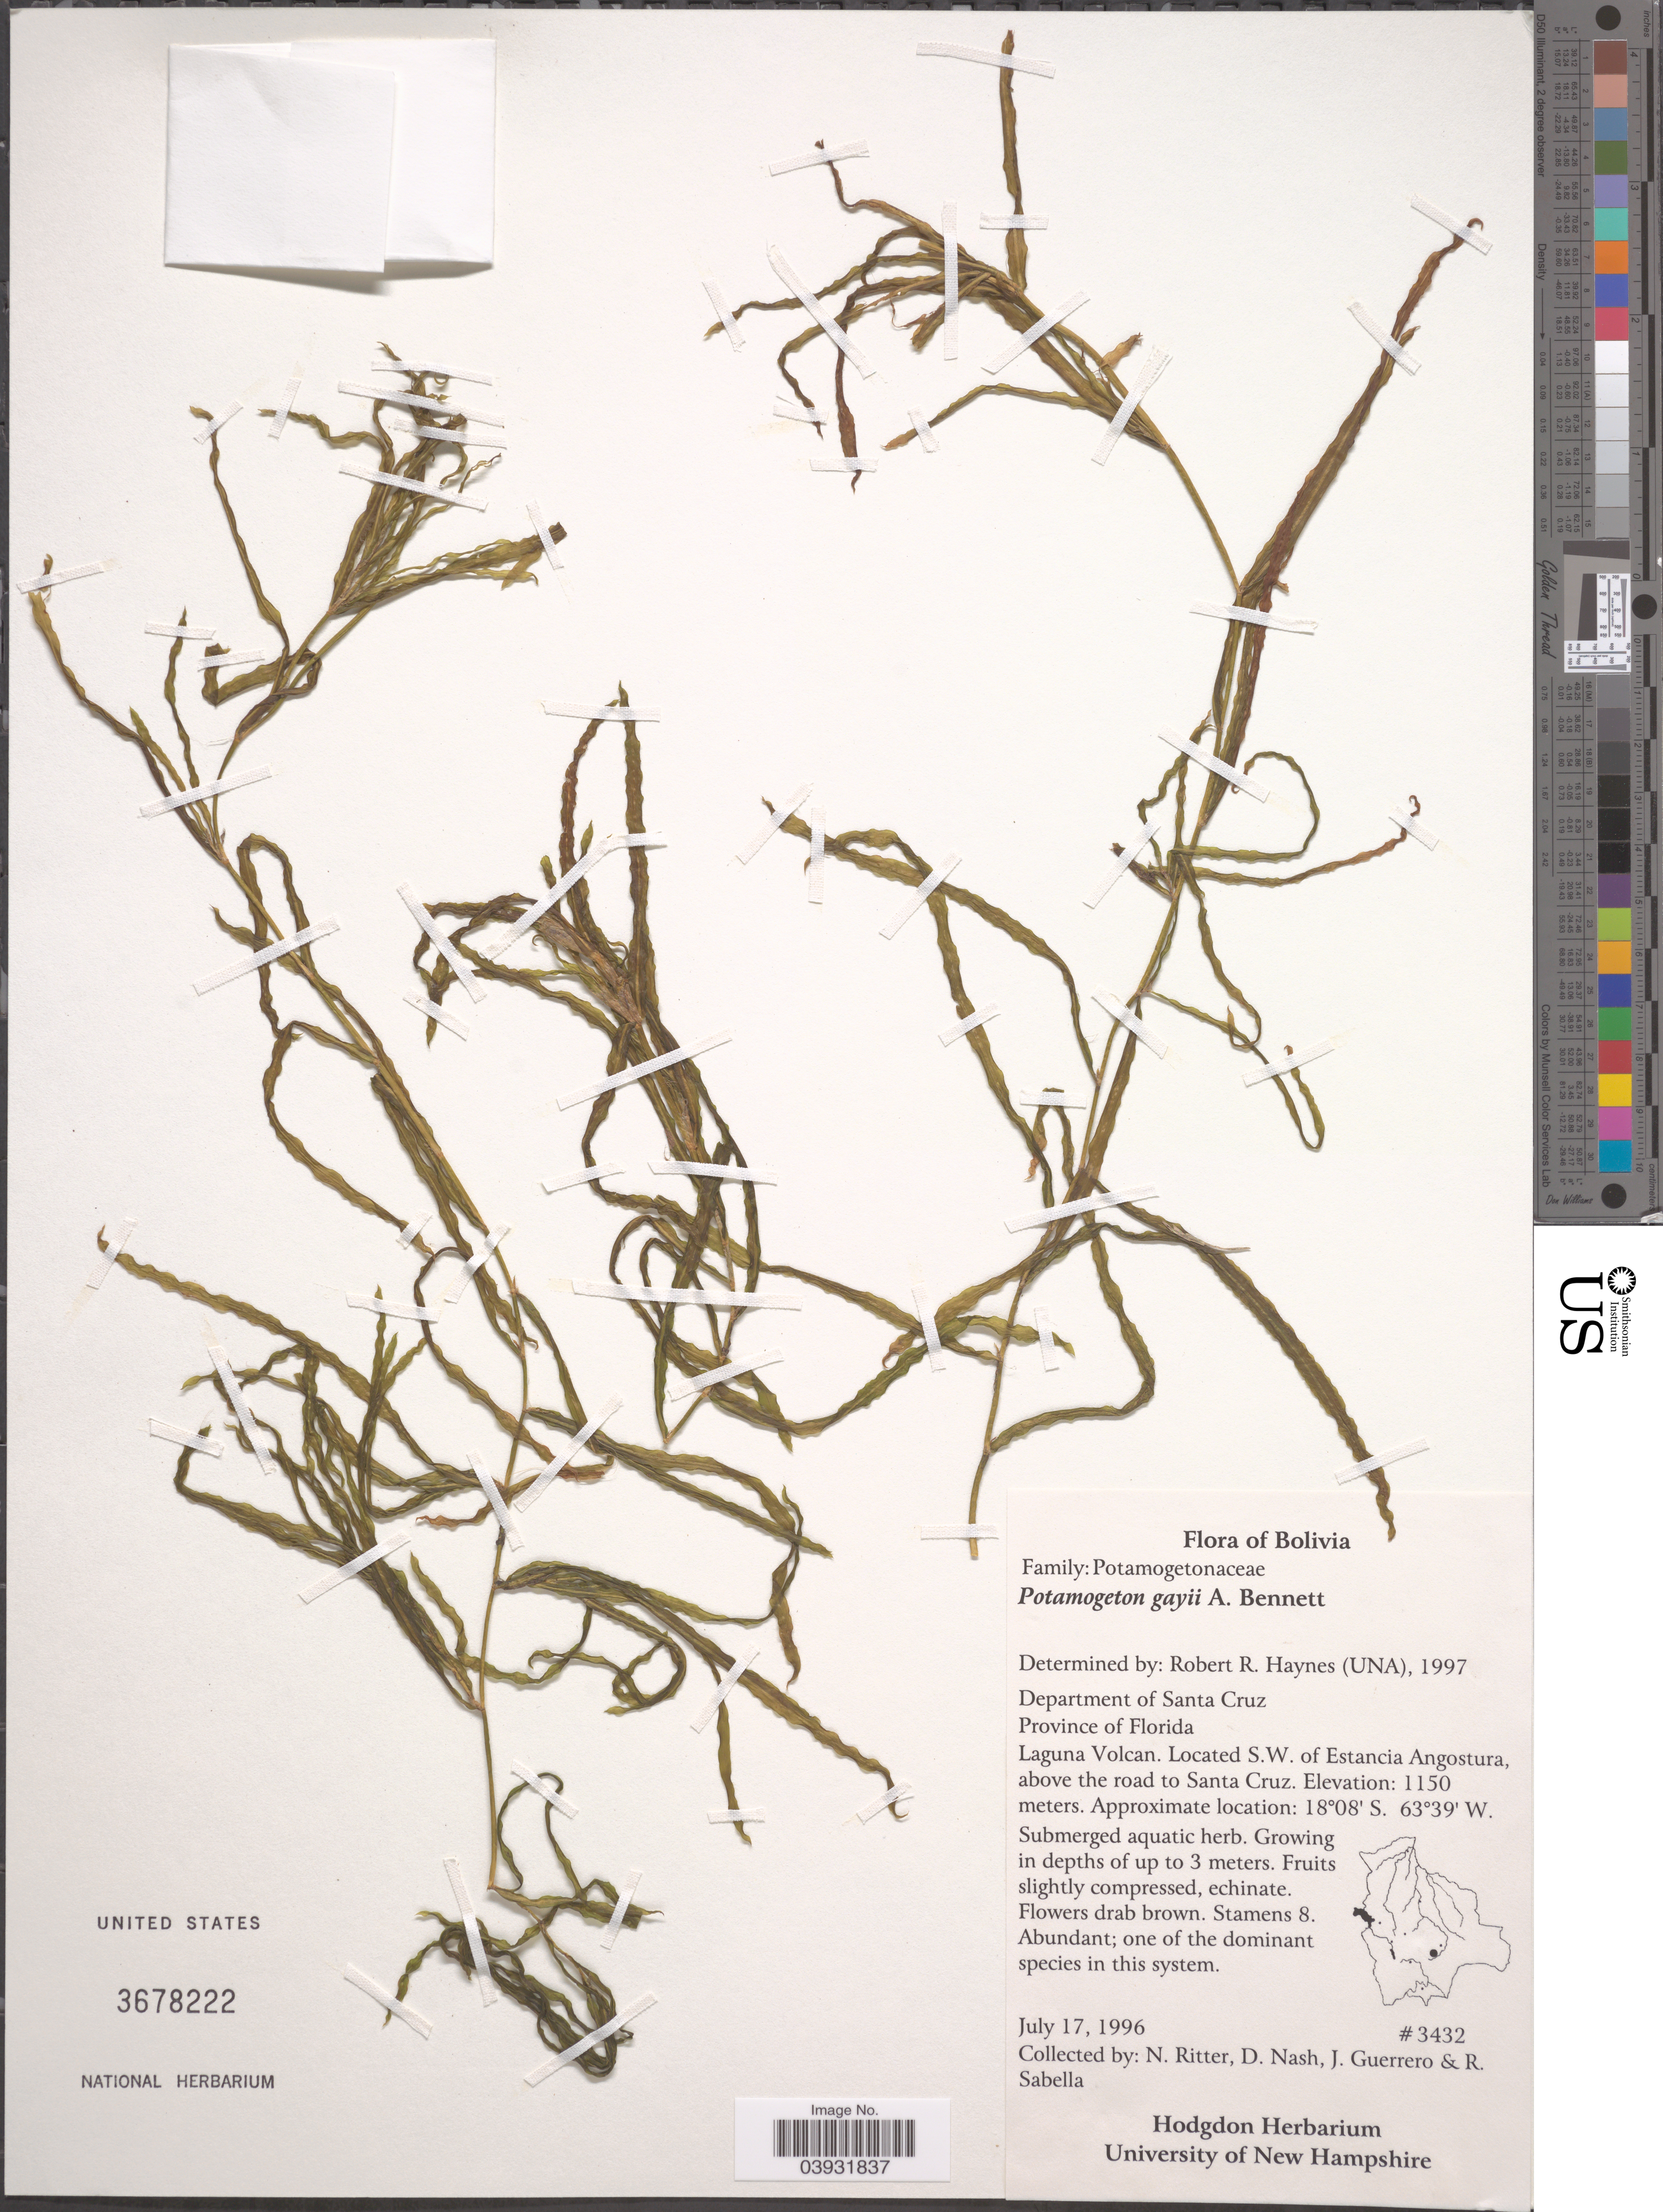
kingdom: Plantae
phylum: Tracheophyta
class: Liliopsida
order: Alismatales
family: Potamogetonaceae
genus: Potamogeton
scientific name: Potamogeton gayi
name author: A. Benn.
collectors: N. Ritter, D. Nash, J. Guerrero & R. Sabella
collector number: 3432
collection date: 1996-07-17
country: Bolivia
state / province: Santa Cruz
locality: Department of Santa Cruz. Province of Florida. Laguna Volcan. S.W. of Estancia Angostura, above the road to Santa Cruz.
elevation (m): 1150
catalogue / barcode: US 3678222